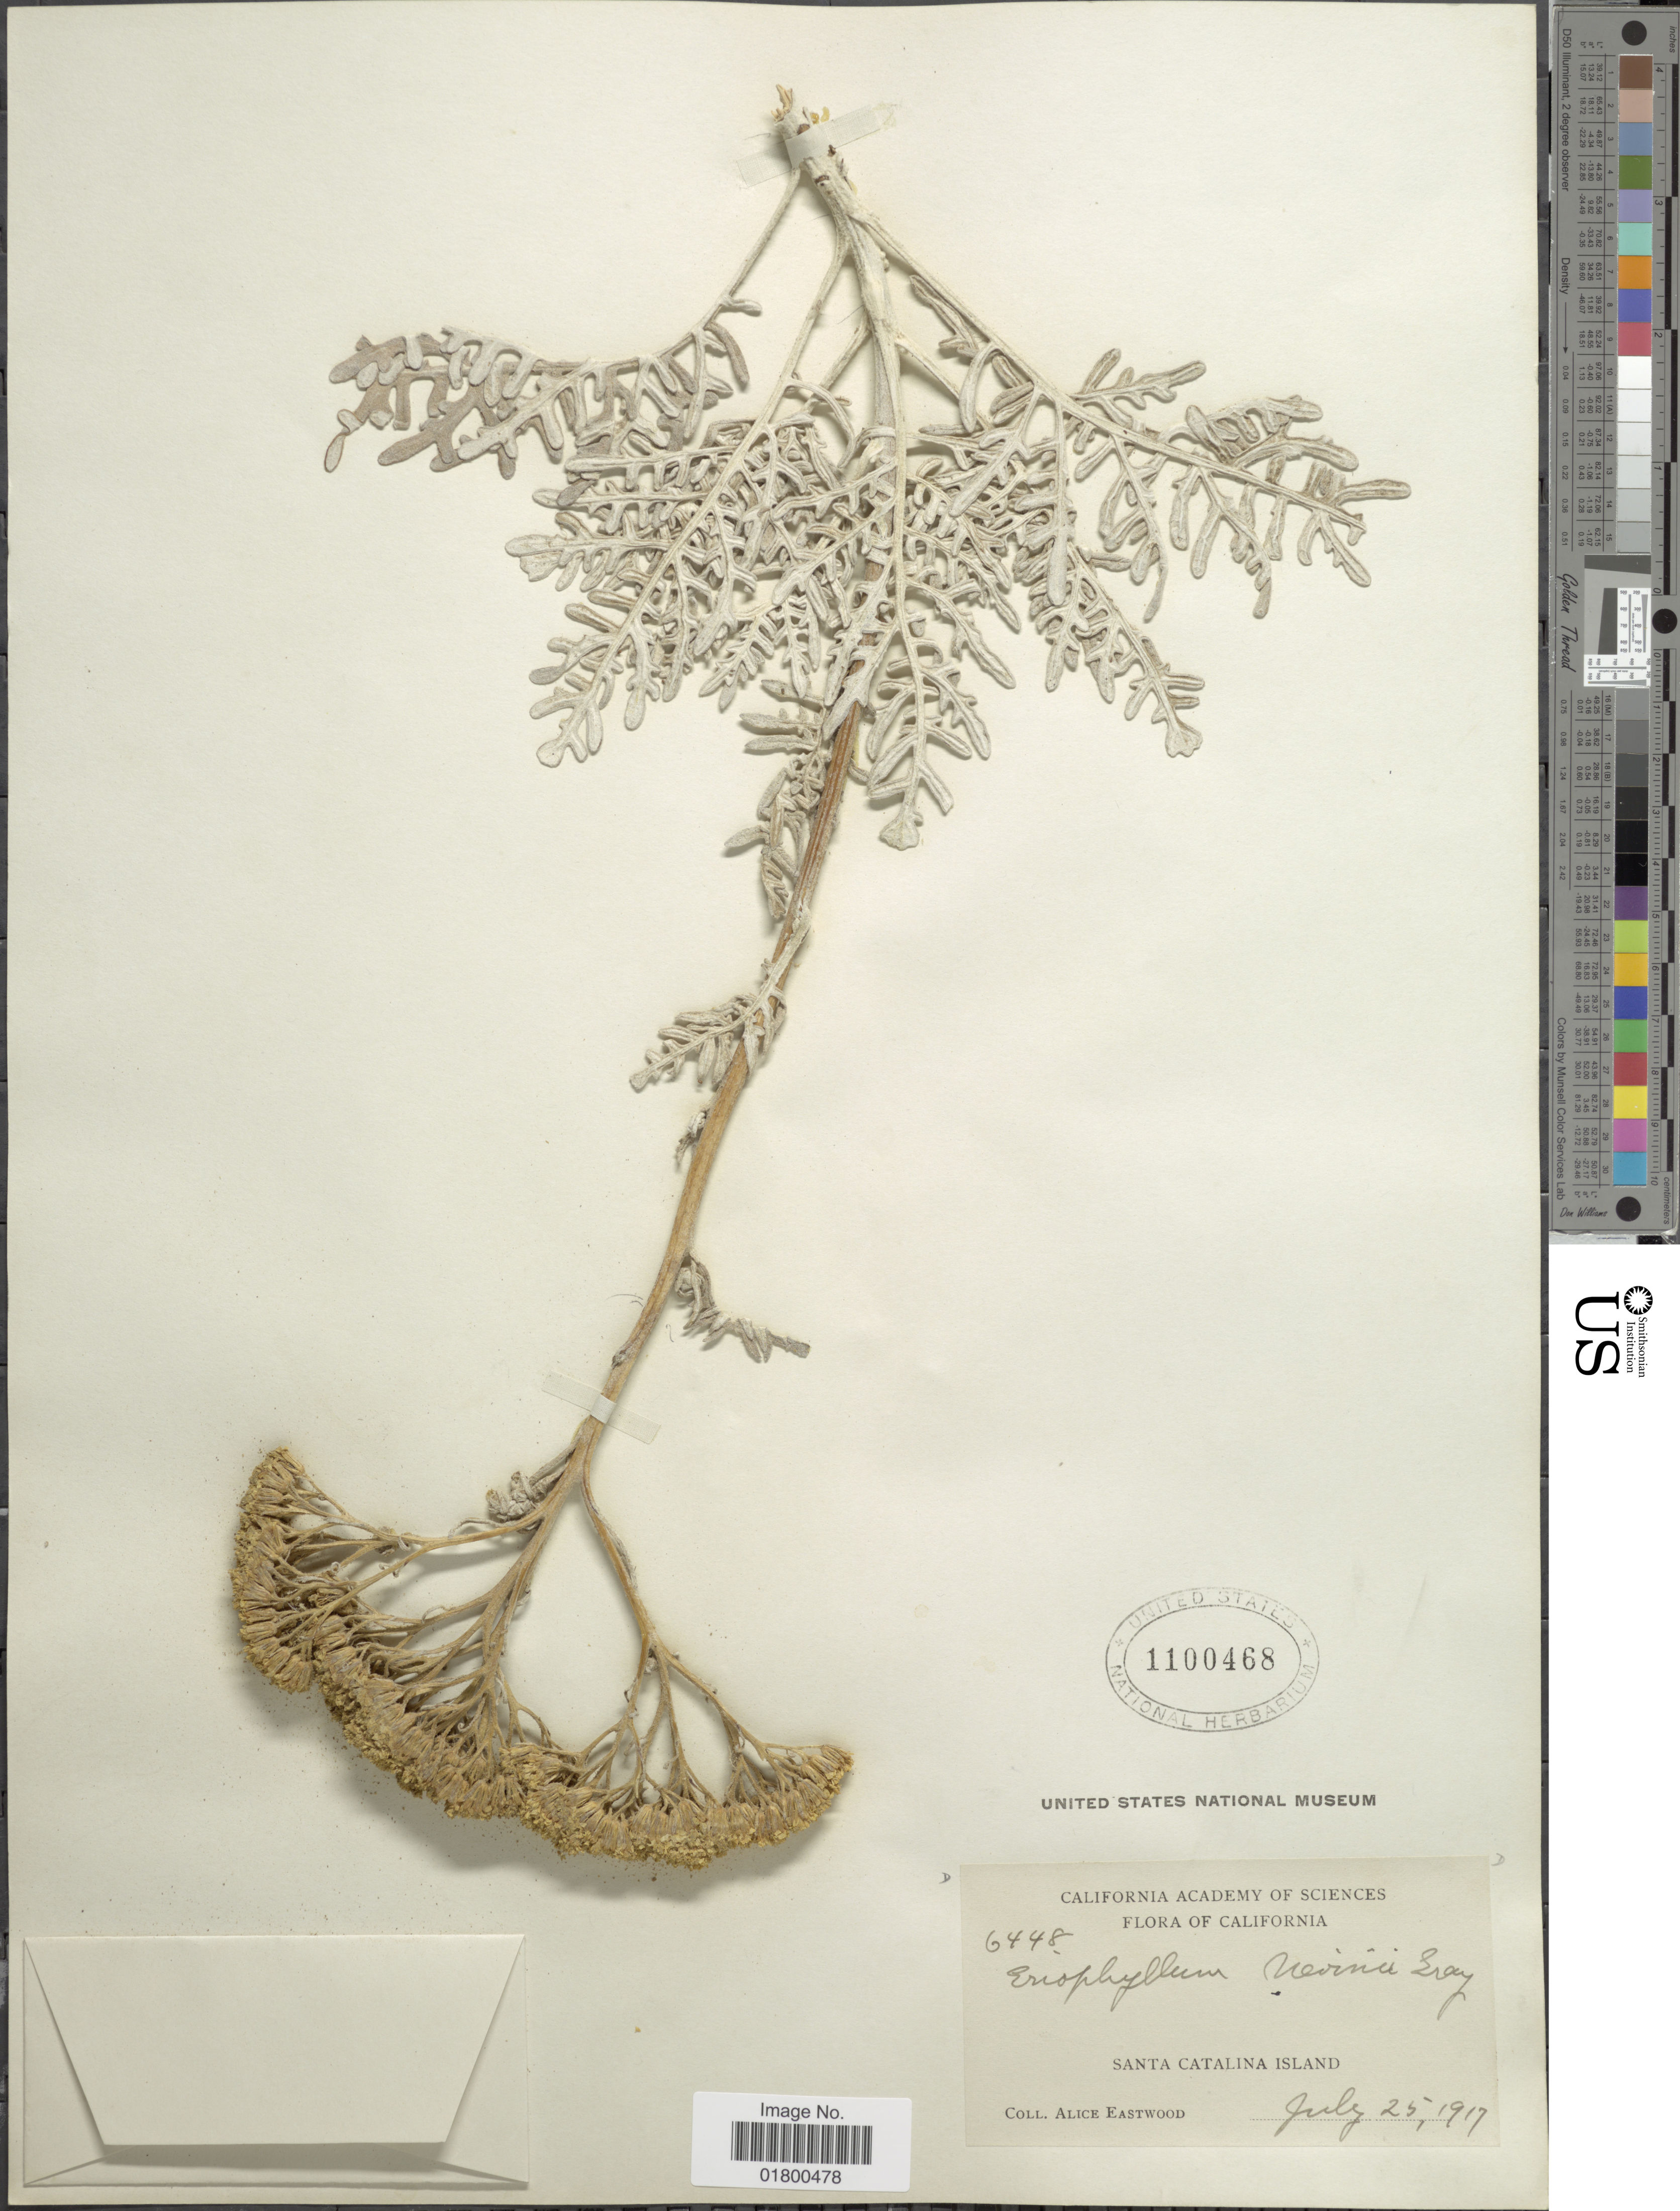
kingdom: Plantae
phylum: Tracheophyta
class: Magnoliopsida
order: Asterales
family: Asteraceae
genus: Eriophyllum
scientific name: Eriophyllum nevinii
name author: A. Gray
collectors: A. Eastwood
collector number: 6448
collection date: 1917-07-25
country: United States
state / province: California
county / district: Los Angeles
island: Santa Catalina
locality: Santa Catalina Island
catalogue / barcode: US 1100468